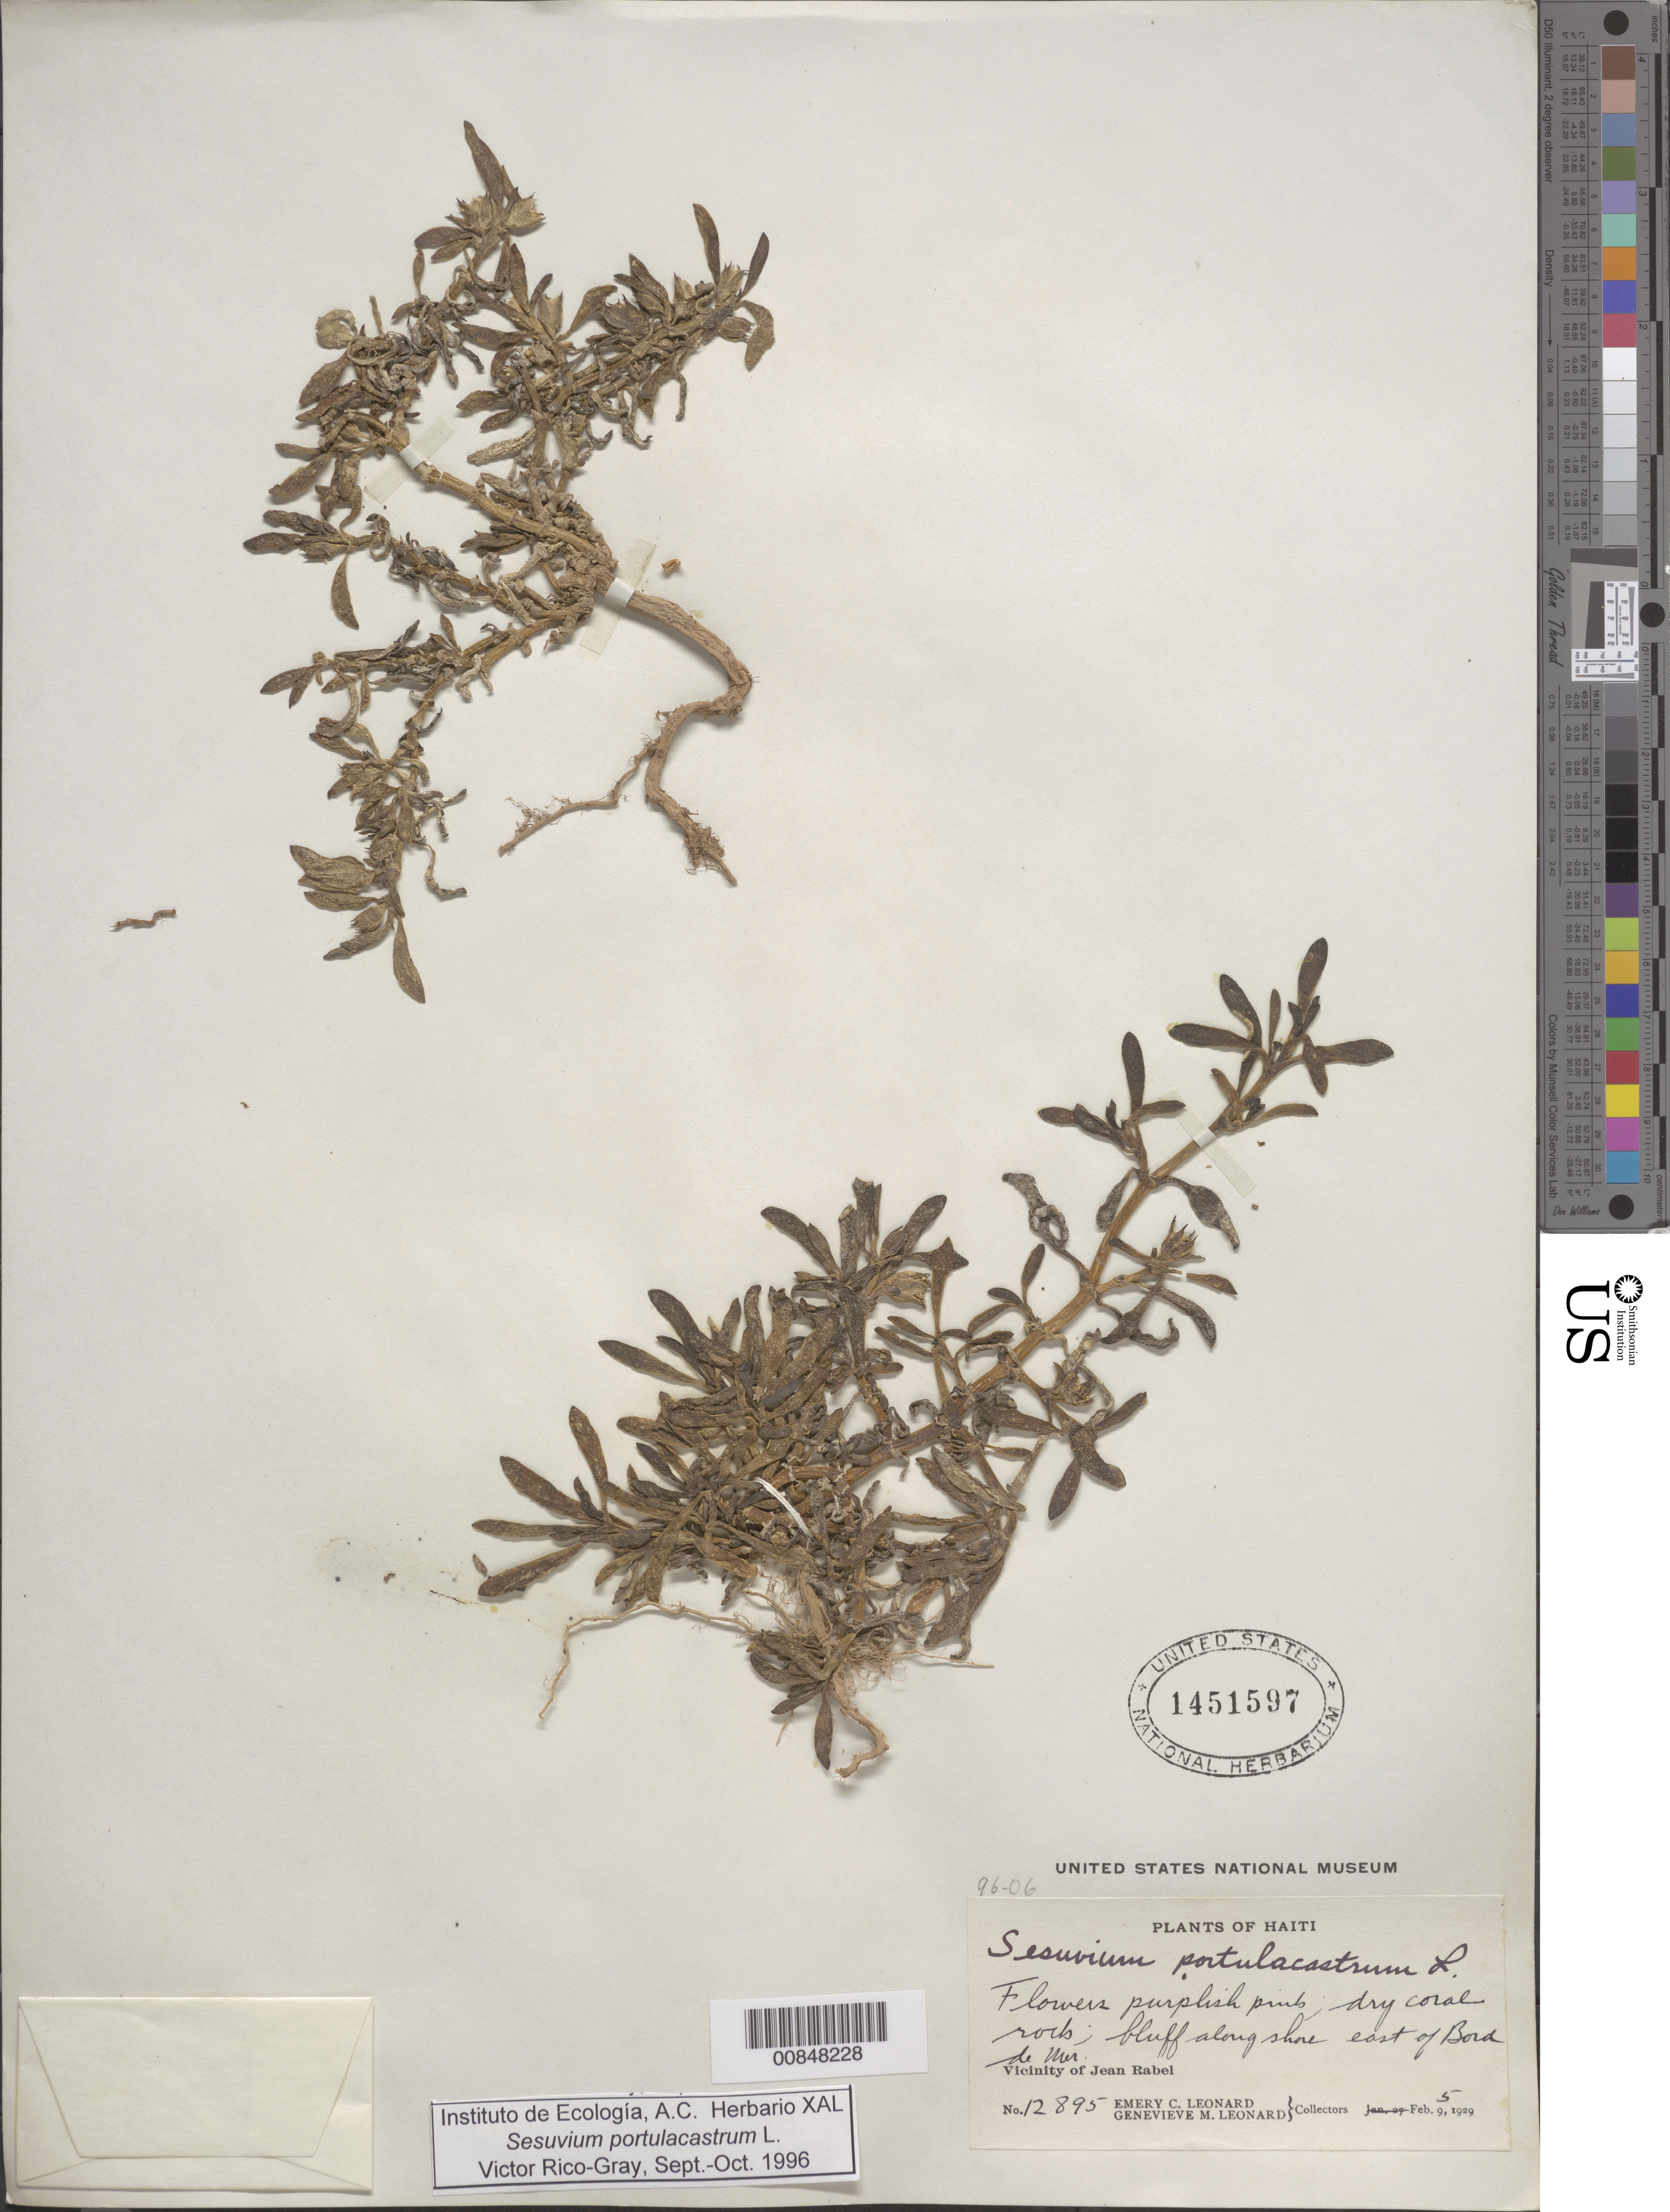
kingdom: Plantae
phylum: Tracheophyta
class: Magnoliopsida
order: Caryophyllales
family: Aizoaceae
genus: Sesuvium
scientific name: Sesuvium portulacastrum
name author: (L.) L.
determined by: Rico-Gray, V., (IEB), Instituto de Ecologia, A.C.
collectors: E. C. Leonard & G. M. Leonard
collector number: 12895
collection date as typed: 05 Feb 1929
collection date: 1929-02-05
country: Haiti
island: Hispaniola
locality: Vicinity of Jean Rabel. East of Bord du Mer.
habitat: Bluff along shore. Dry coral rocks.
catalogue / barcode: US 1451597